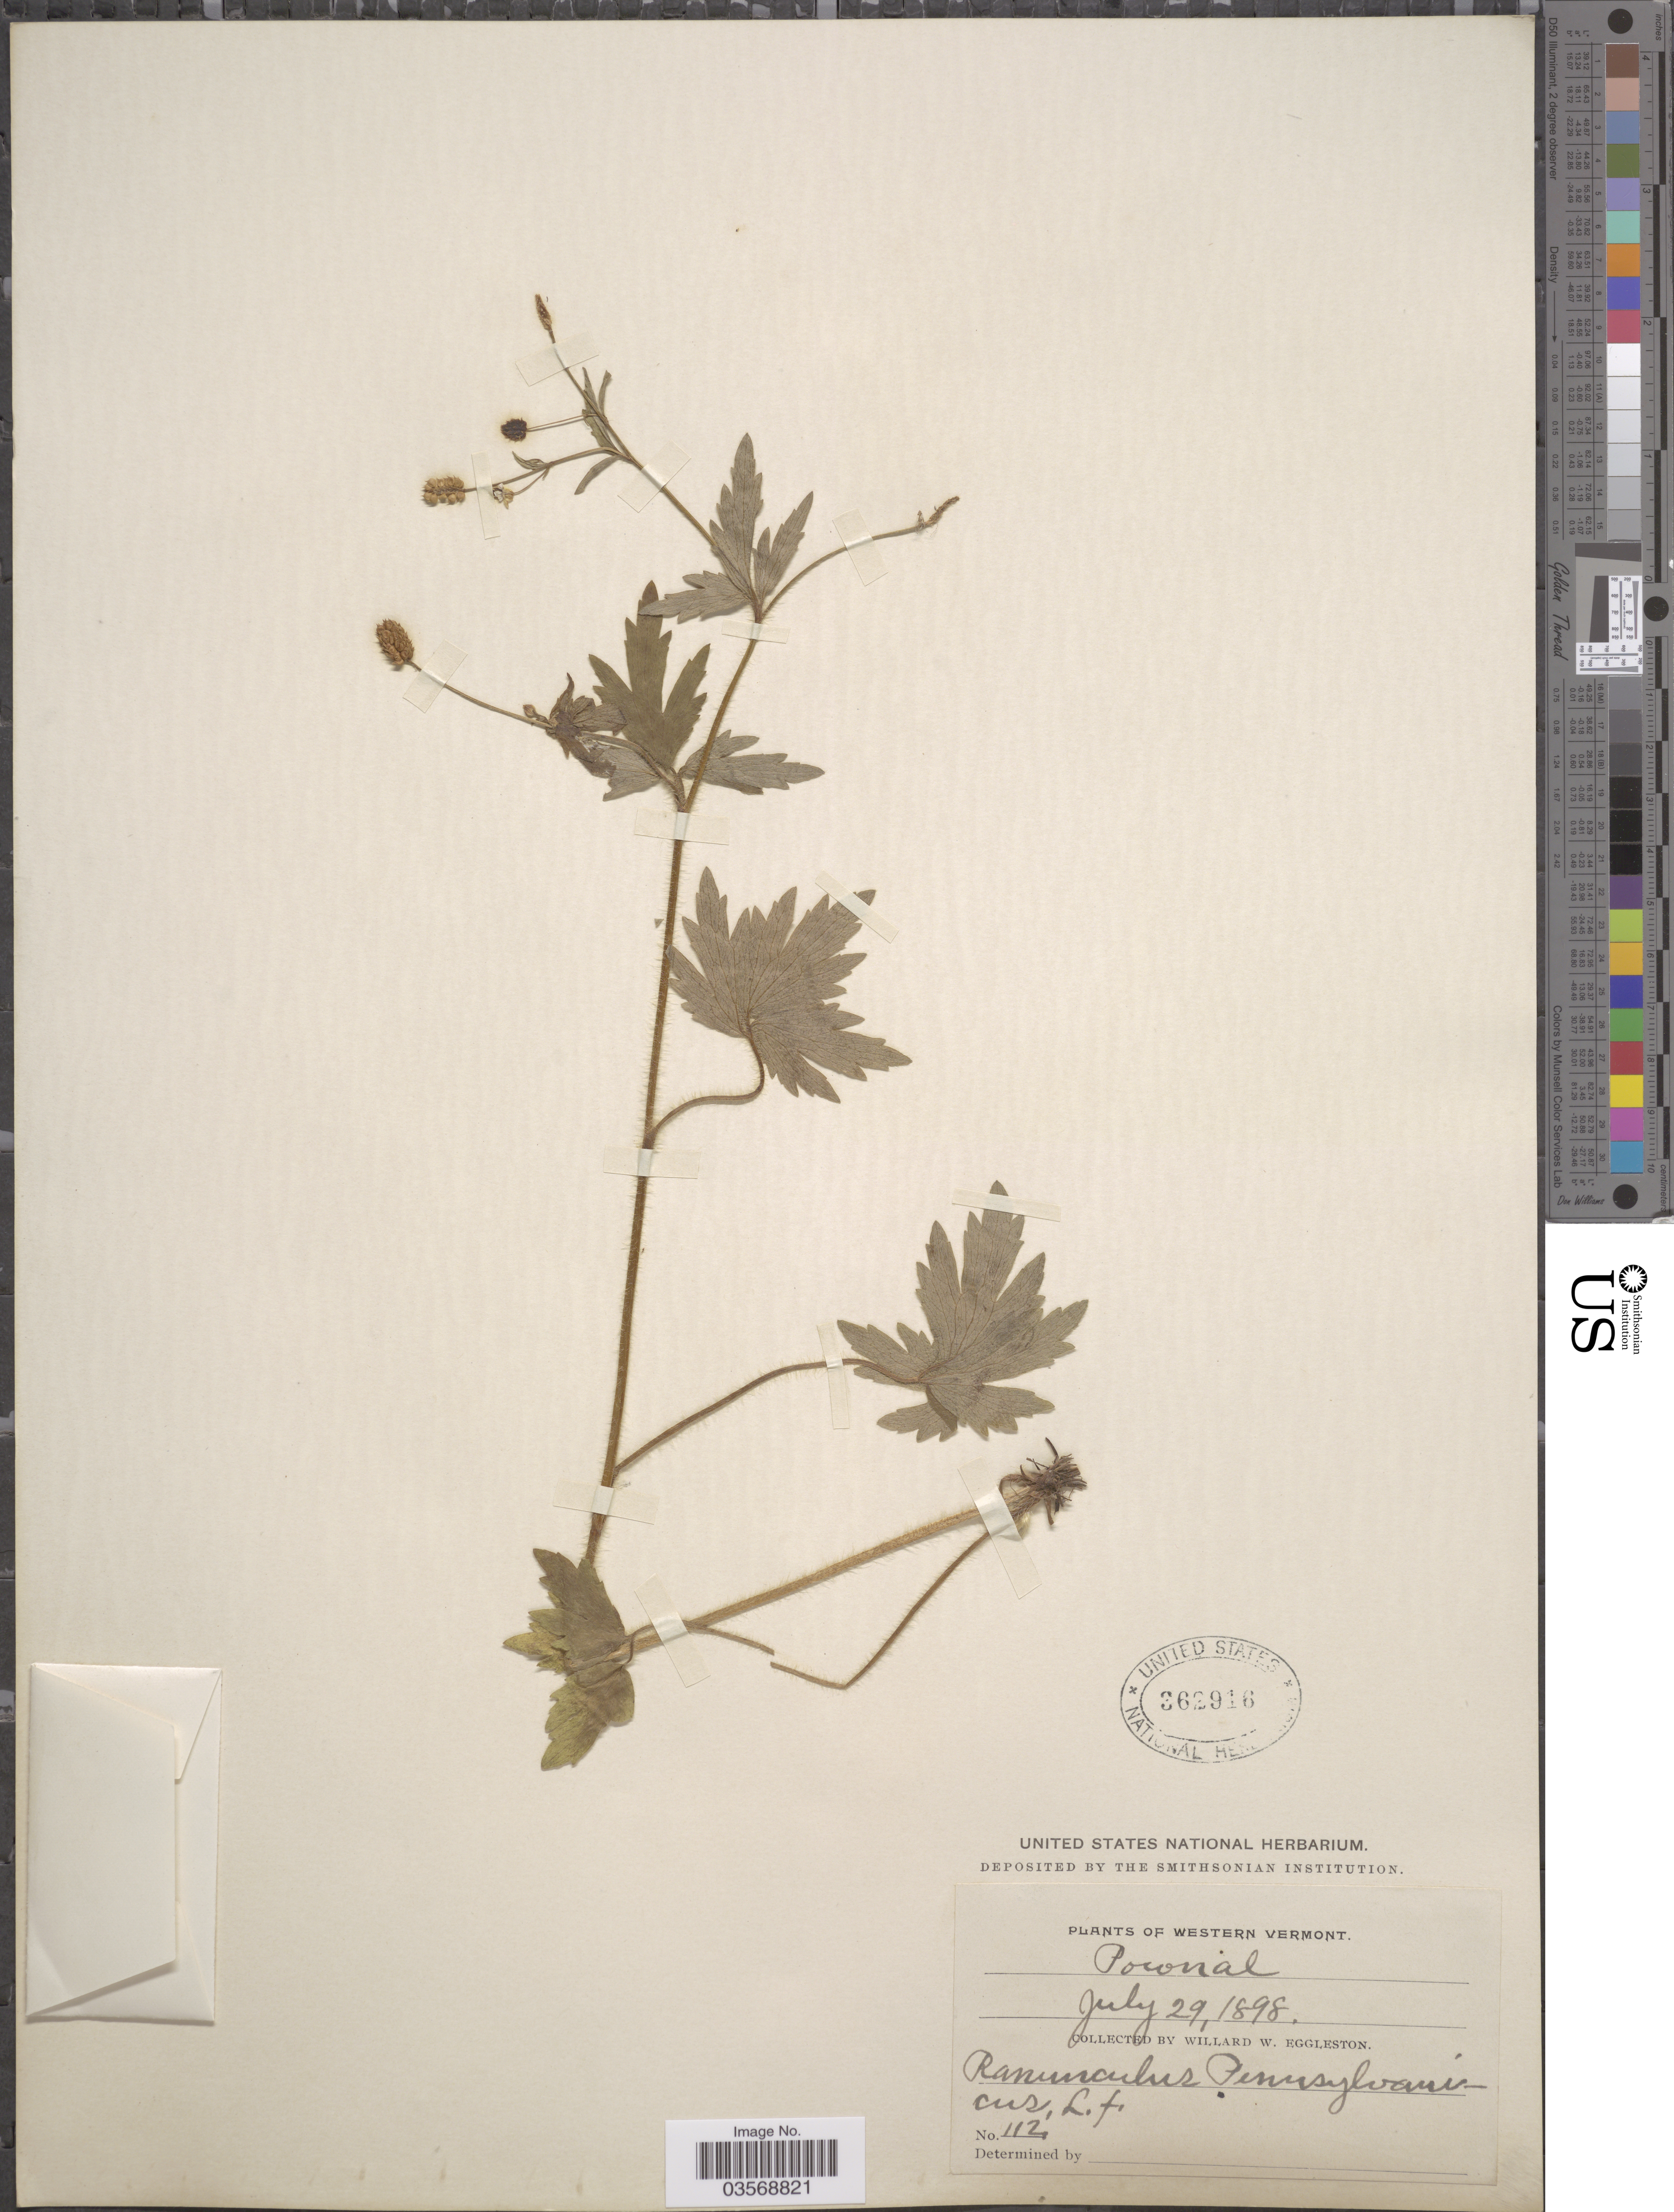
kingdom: Plantae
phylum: Tracheophyta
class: Magnoliopsida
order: Ranunculales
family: Ranunculaceae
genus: Ranunculus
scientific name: Ranunculus pensylvanicus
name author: L. f.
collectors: W. W. Eggleston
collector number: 112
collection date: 1898-07-29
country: United States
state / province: Vermont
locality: Western Vermont. Pownal.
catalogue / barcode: US 362916